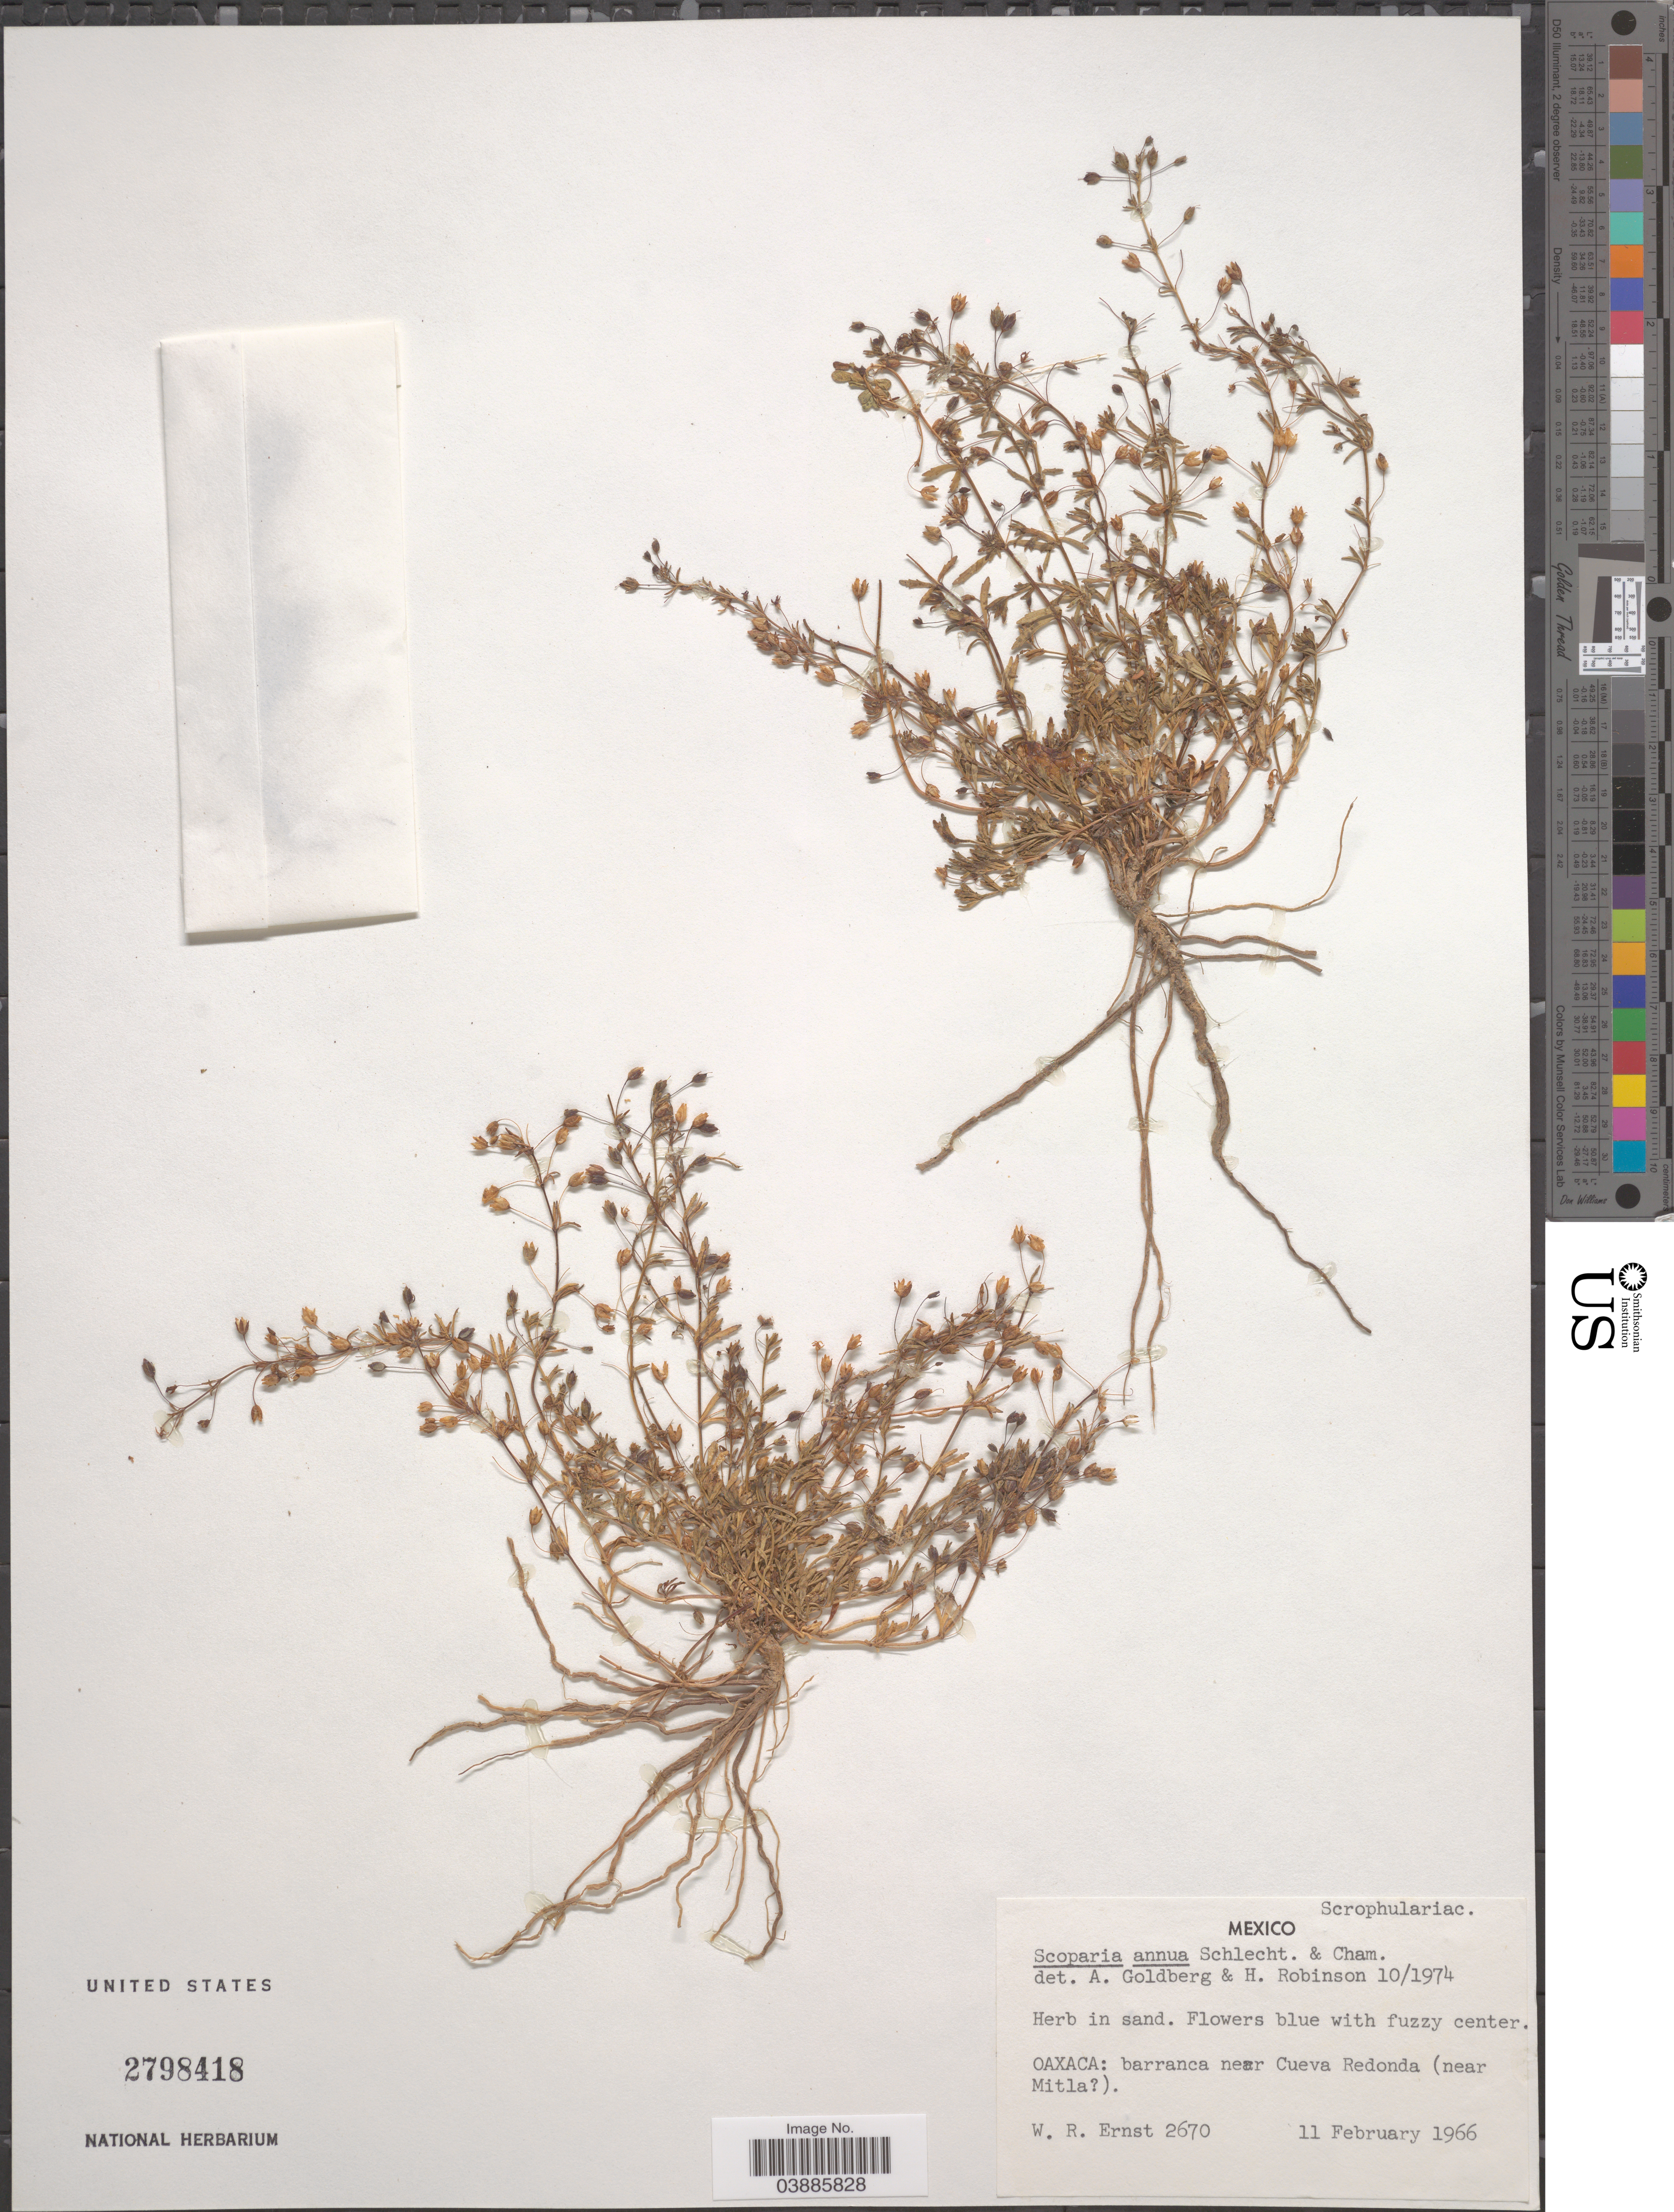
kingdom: Plantae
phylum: Tracheophyta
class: Magnoliopsida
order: Lamiales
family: Plantaginaceae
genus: Scoparia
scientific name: Scoparia annua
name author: Cham. ex Schltdl.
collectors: W. R. Ernst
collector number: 2670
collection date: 1966-02-11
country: Mexico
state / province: Oaxaca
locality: Barranca near Cueva Redonda (near Mitla [unsure placement]).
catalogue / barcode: US 2798418